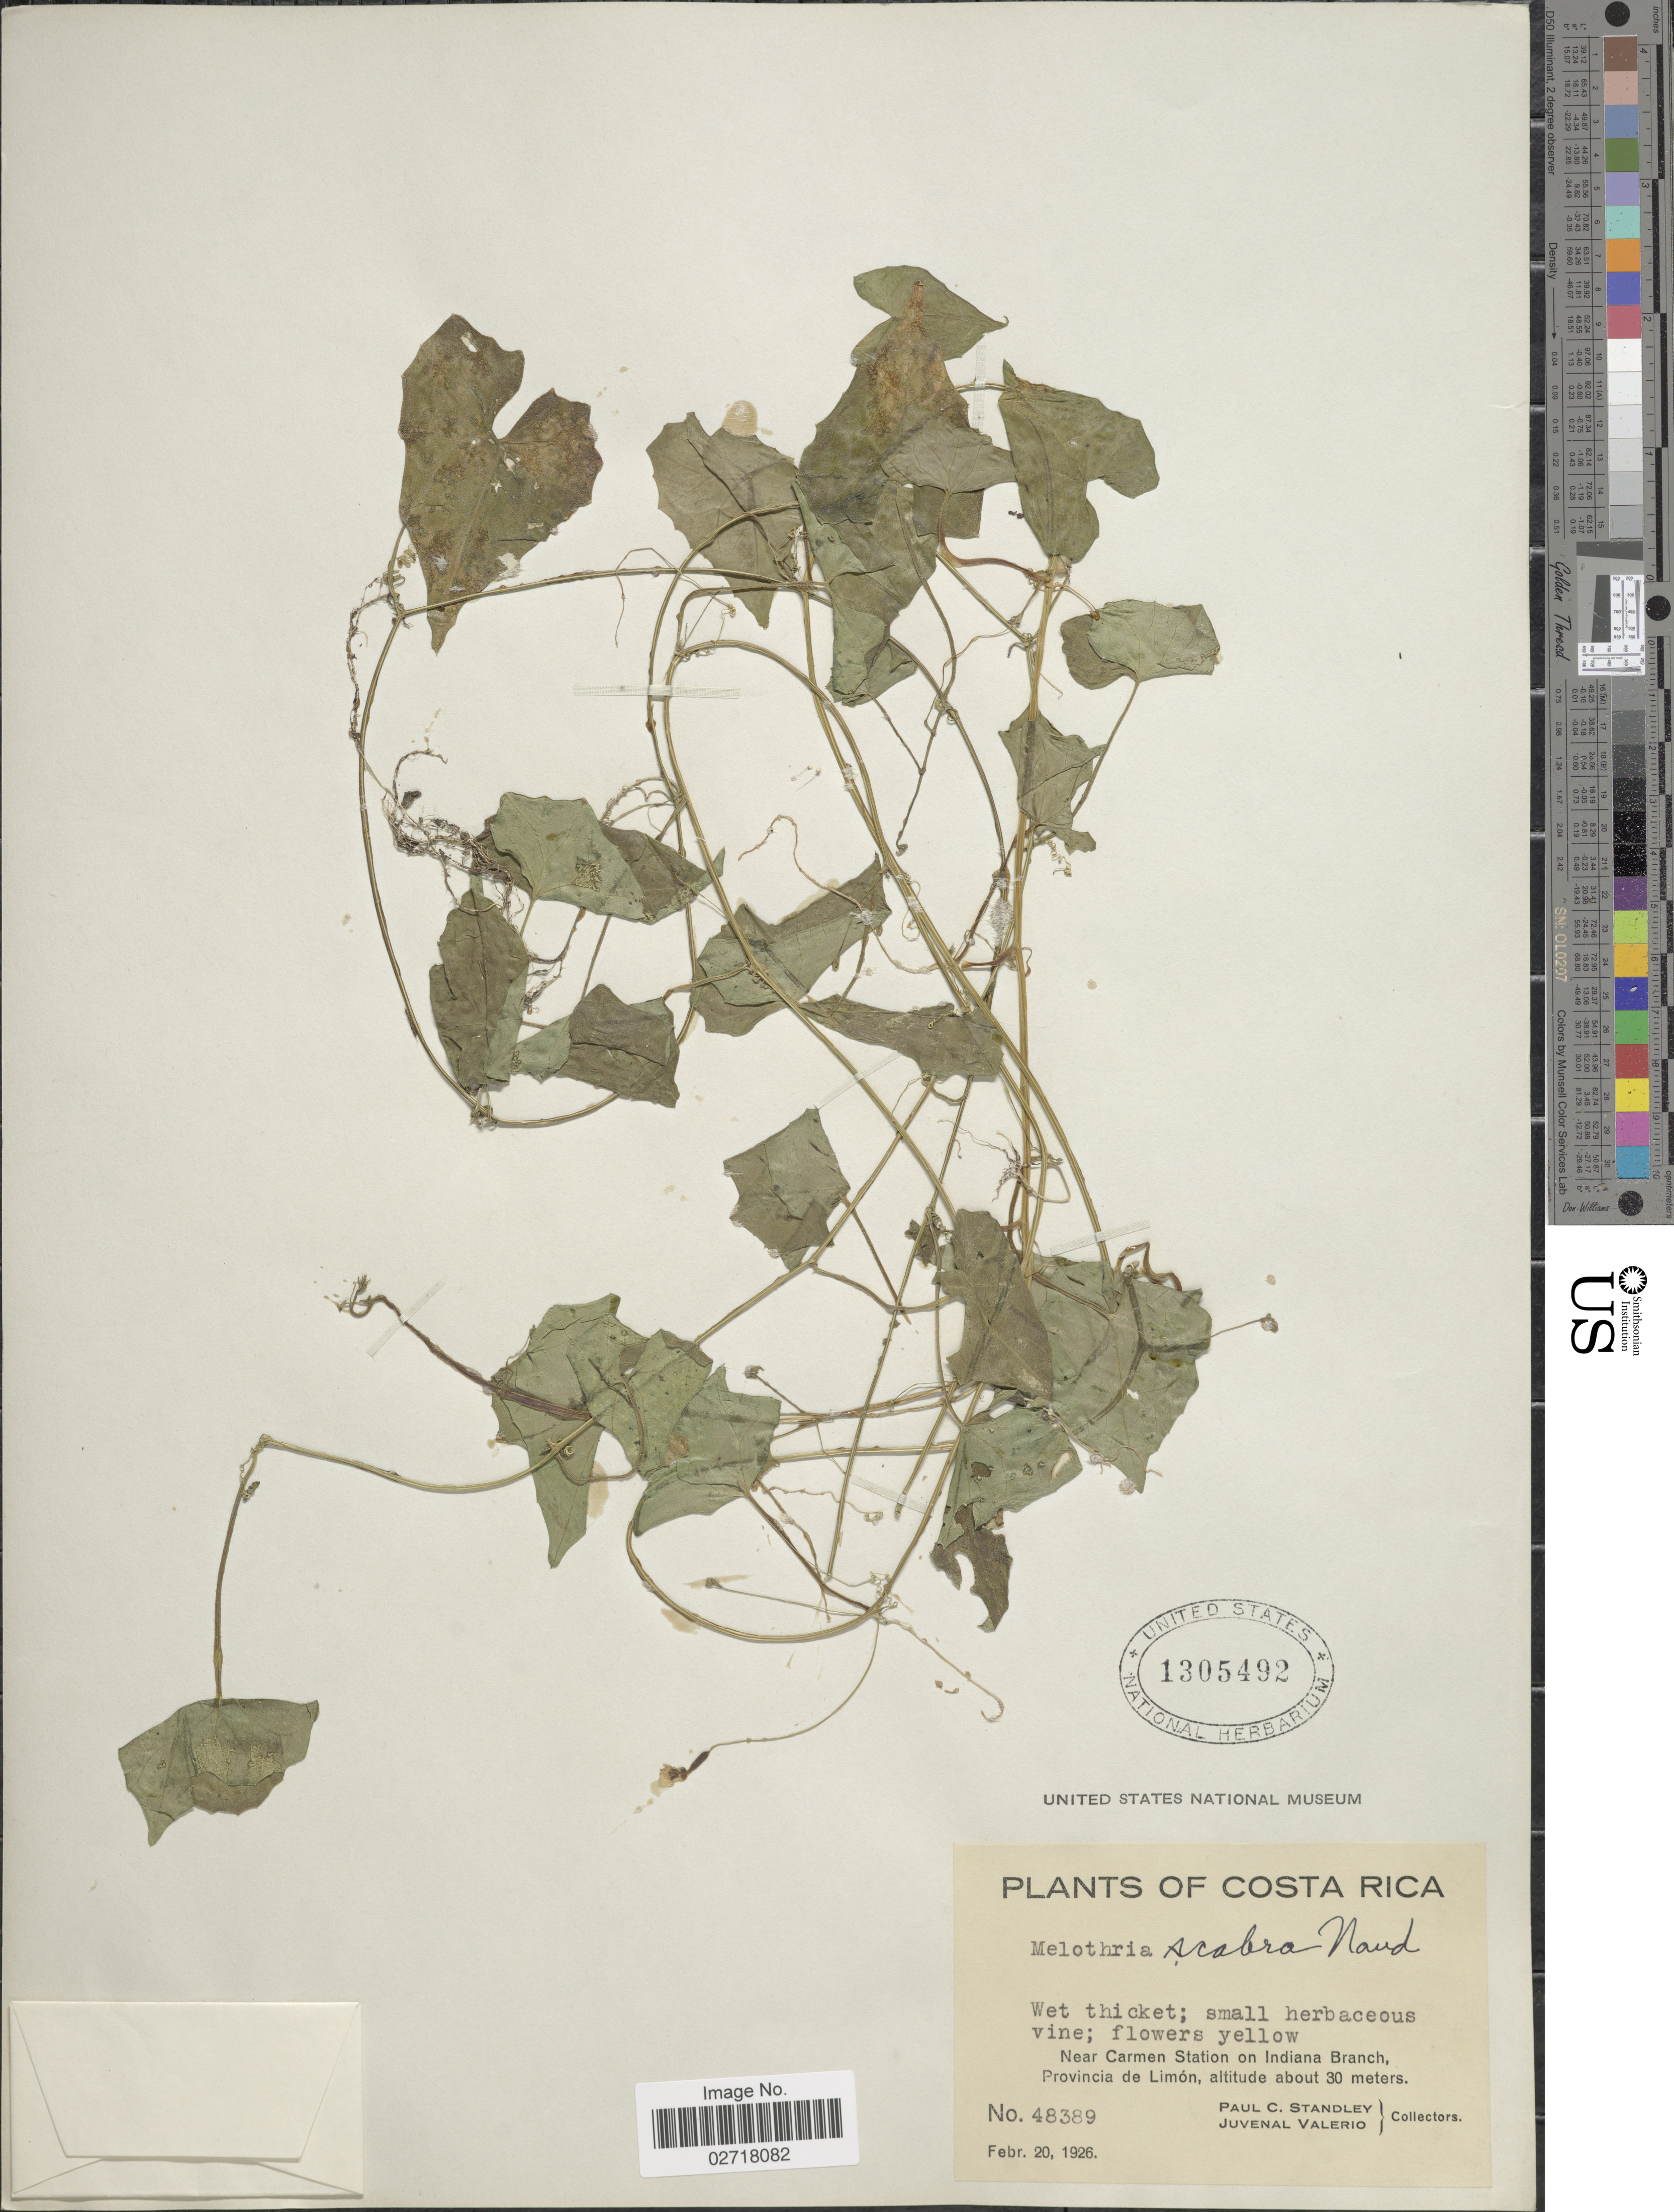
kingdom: Plantae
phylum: Tracheophyta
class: Magnoliopsida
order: Cucurbitales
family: Cucurbitaceae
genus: Melothria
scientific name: Melothria scabra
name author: Naudin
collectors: P. C. Standley & J. Valerio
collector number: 48389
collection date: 1926-02-20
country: Costa Rica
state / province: Limón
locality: Near Carmen Station on Indiana Branch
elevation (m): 30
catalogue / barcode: US 1305492